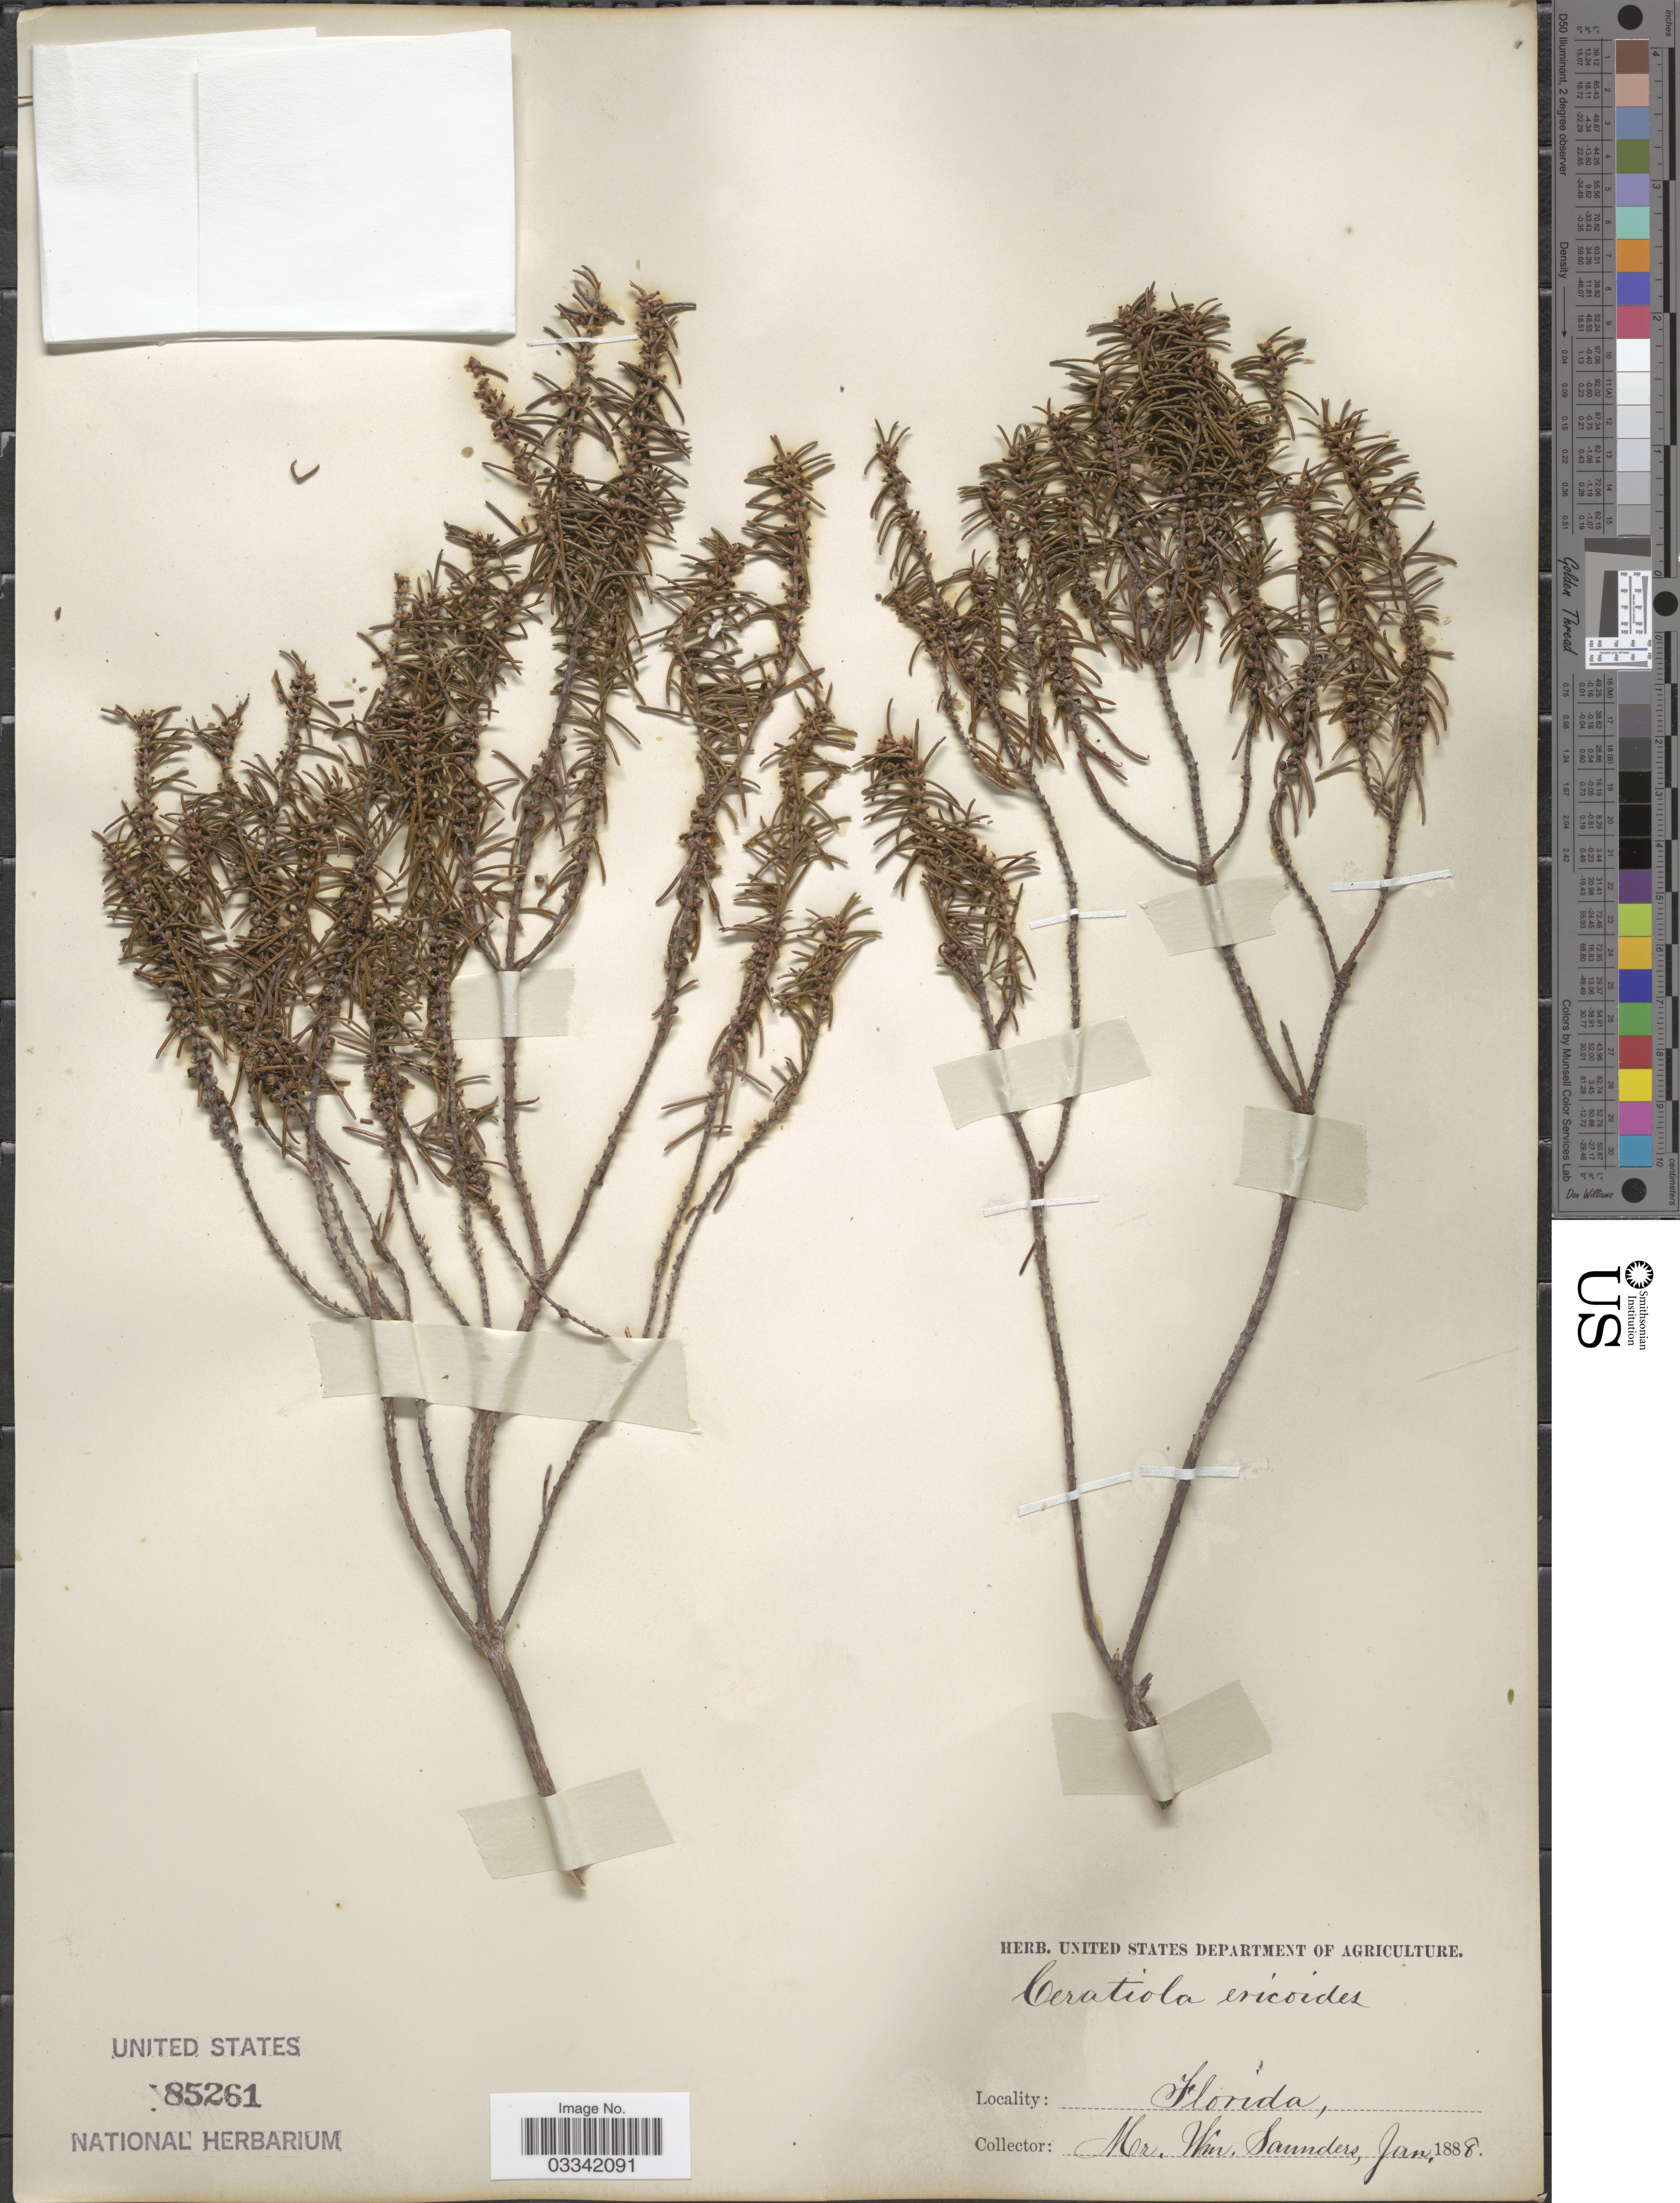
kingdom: Plantae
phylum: Tracheophyta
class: Magnoliopsida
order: Ericales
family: Ericaceae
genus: Ceratiola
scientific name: Ceratiola ericoides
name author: Michx.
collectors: W. Saunders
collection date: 1888-01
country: United States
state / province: Florida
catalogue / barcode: US 85261